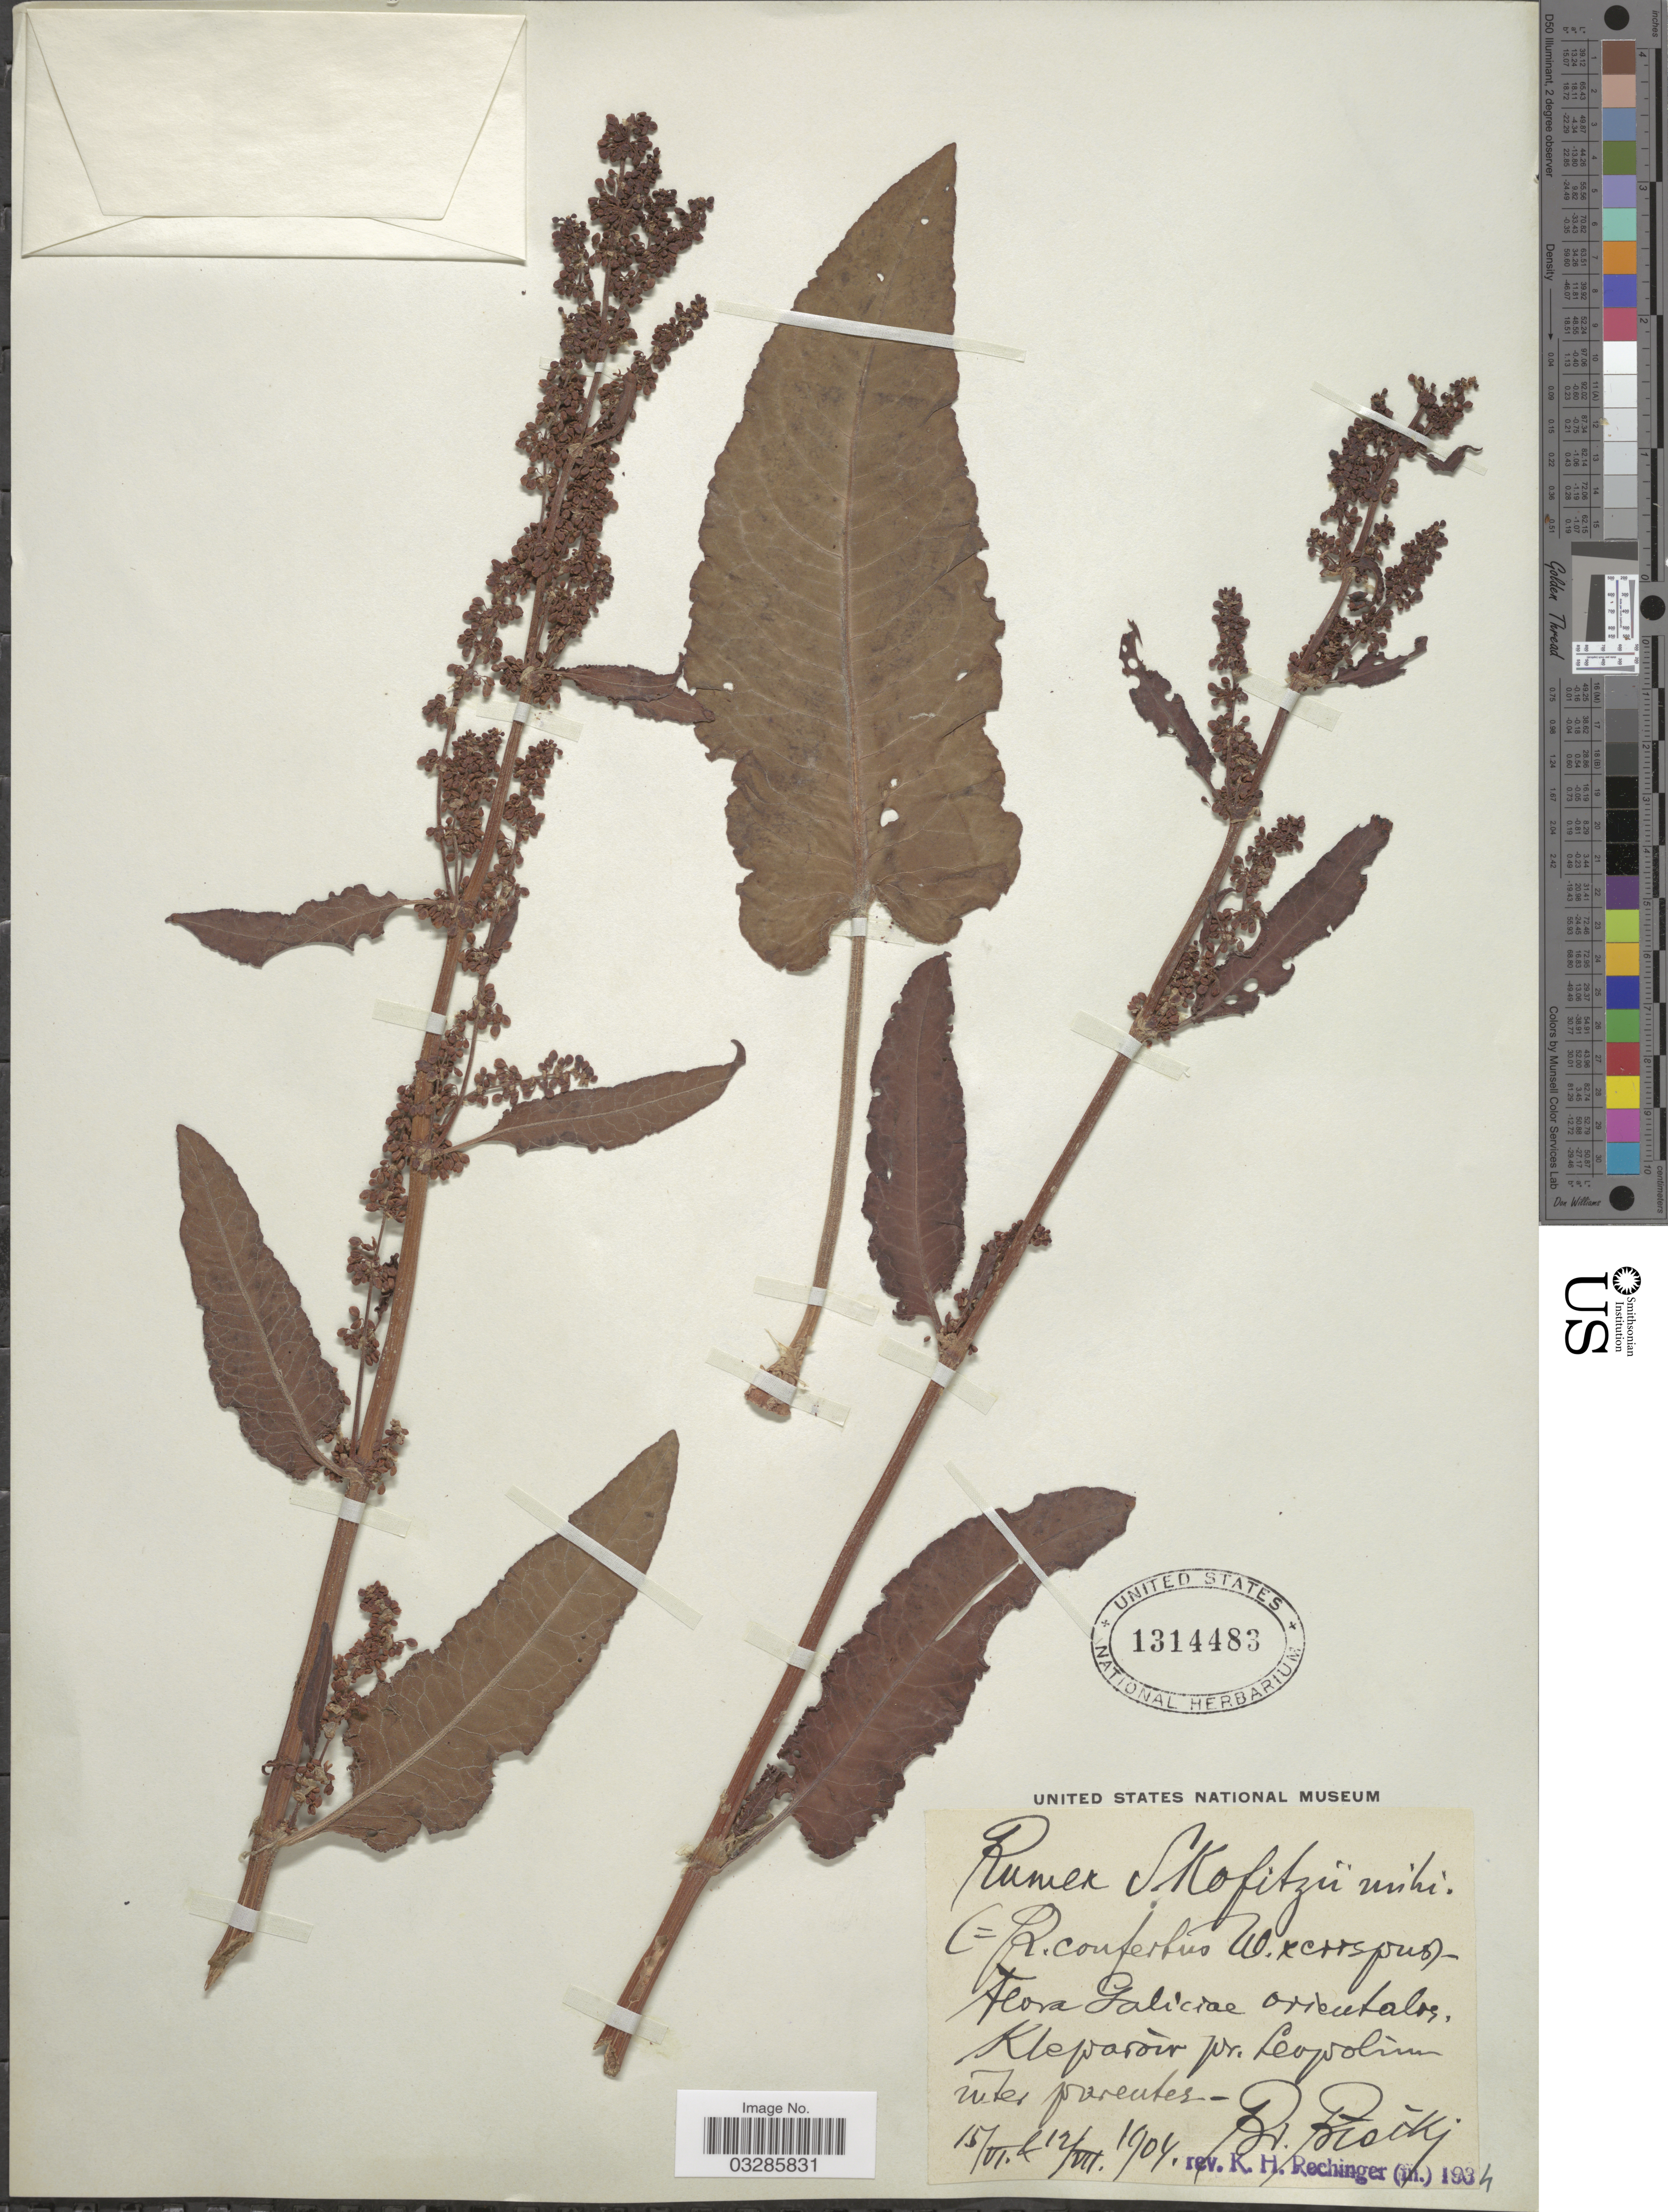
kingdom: Plantae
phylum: Tracheophyta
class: Magnoliopsida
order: Caryophyllales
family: Polygonaceae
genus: Rumex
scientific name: Rumex x skofitzii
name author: Blocki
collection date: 1904-06-15/1904-07-12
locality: Alora [interpreted] Galiciae orientalis, Kleparoir [interpreted] pr. Leopolim.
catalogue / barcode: US 1314483